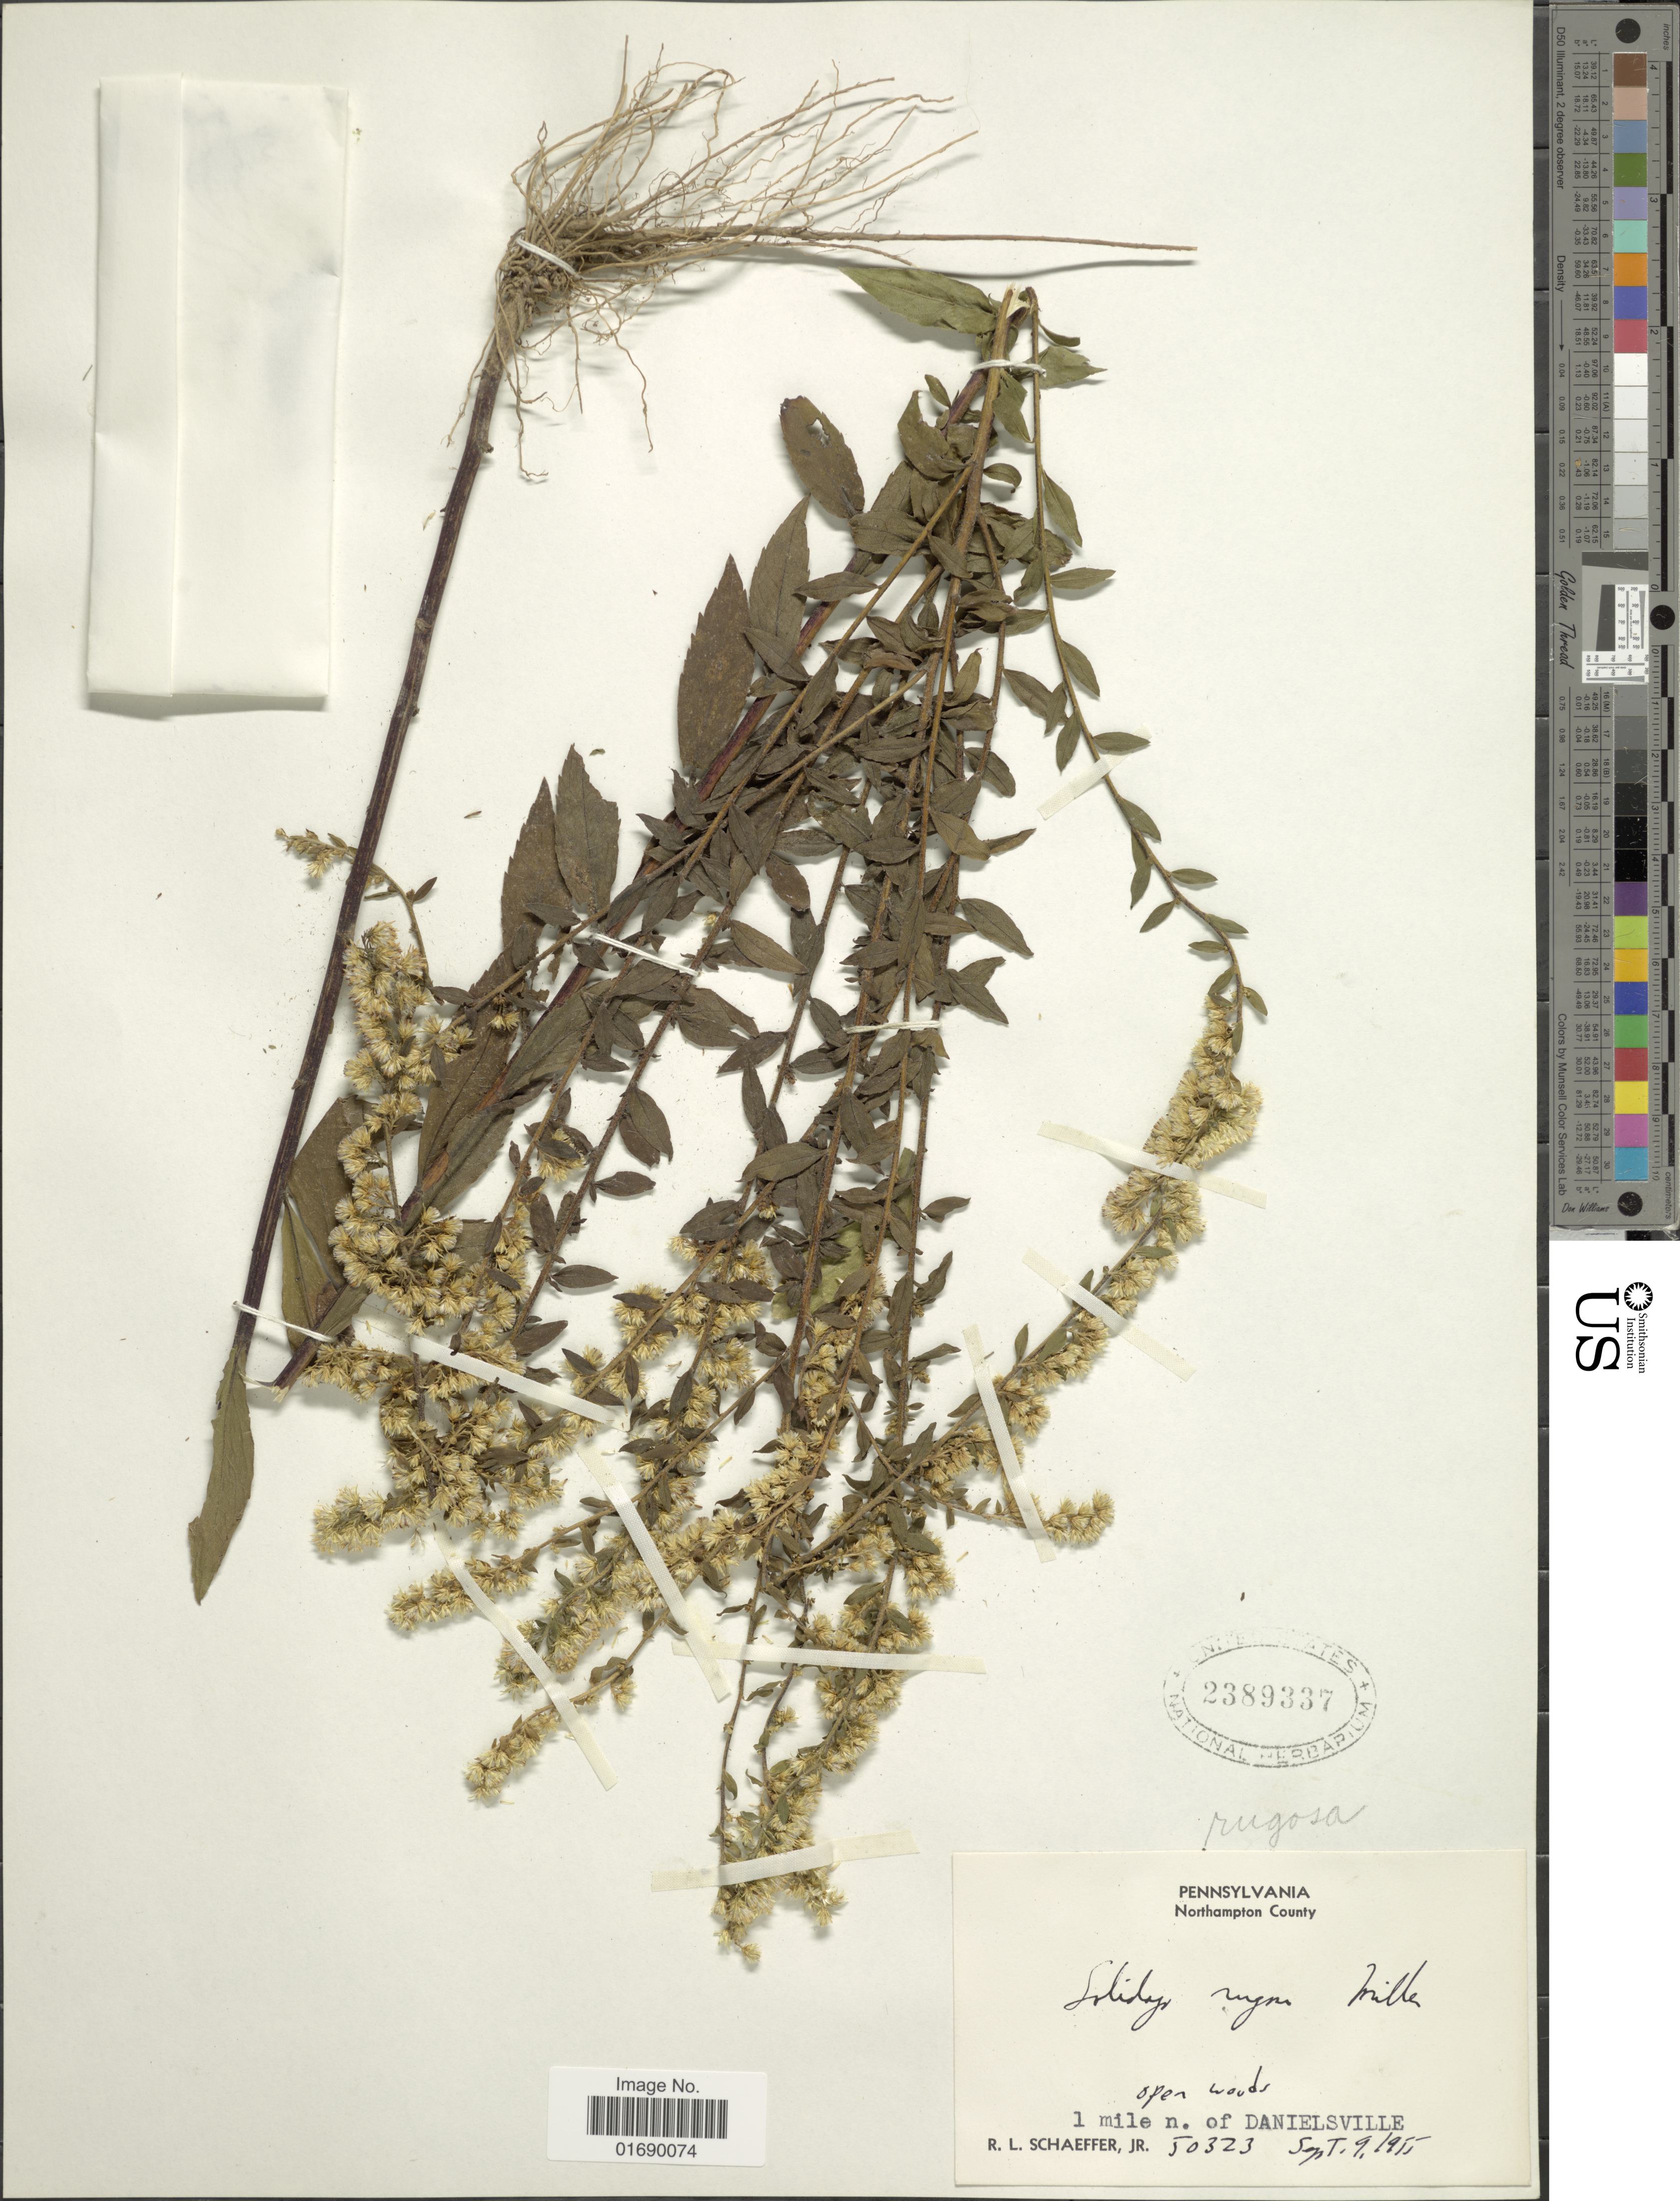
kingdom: Plantae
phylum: Tracheophyta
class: Magnoliopsida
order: Asterales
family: Asteraceae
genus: Solidago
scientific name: Solidago rugosa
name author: Mill.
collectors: R. L. Schaeffer Jr.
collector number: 50323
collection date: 1955-09-09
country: United States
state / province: Pennsylvania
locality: Northampton County, open woods, 1 mile n. of Danielsville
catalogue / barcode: US 2389337